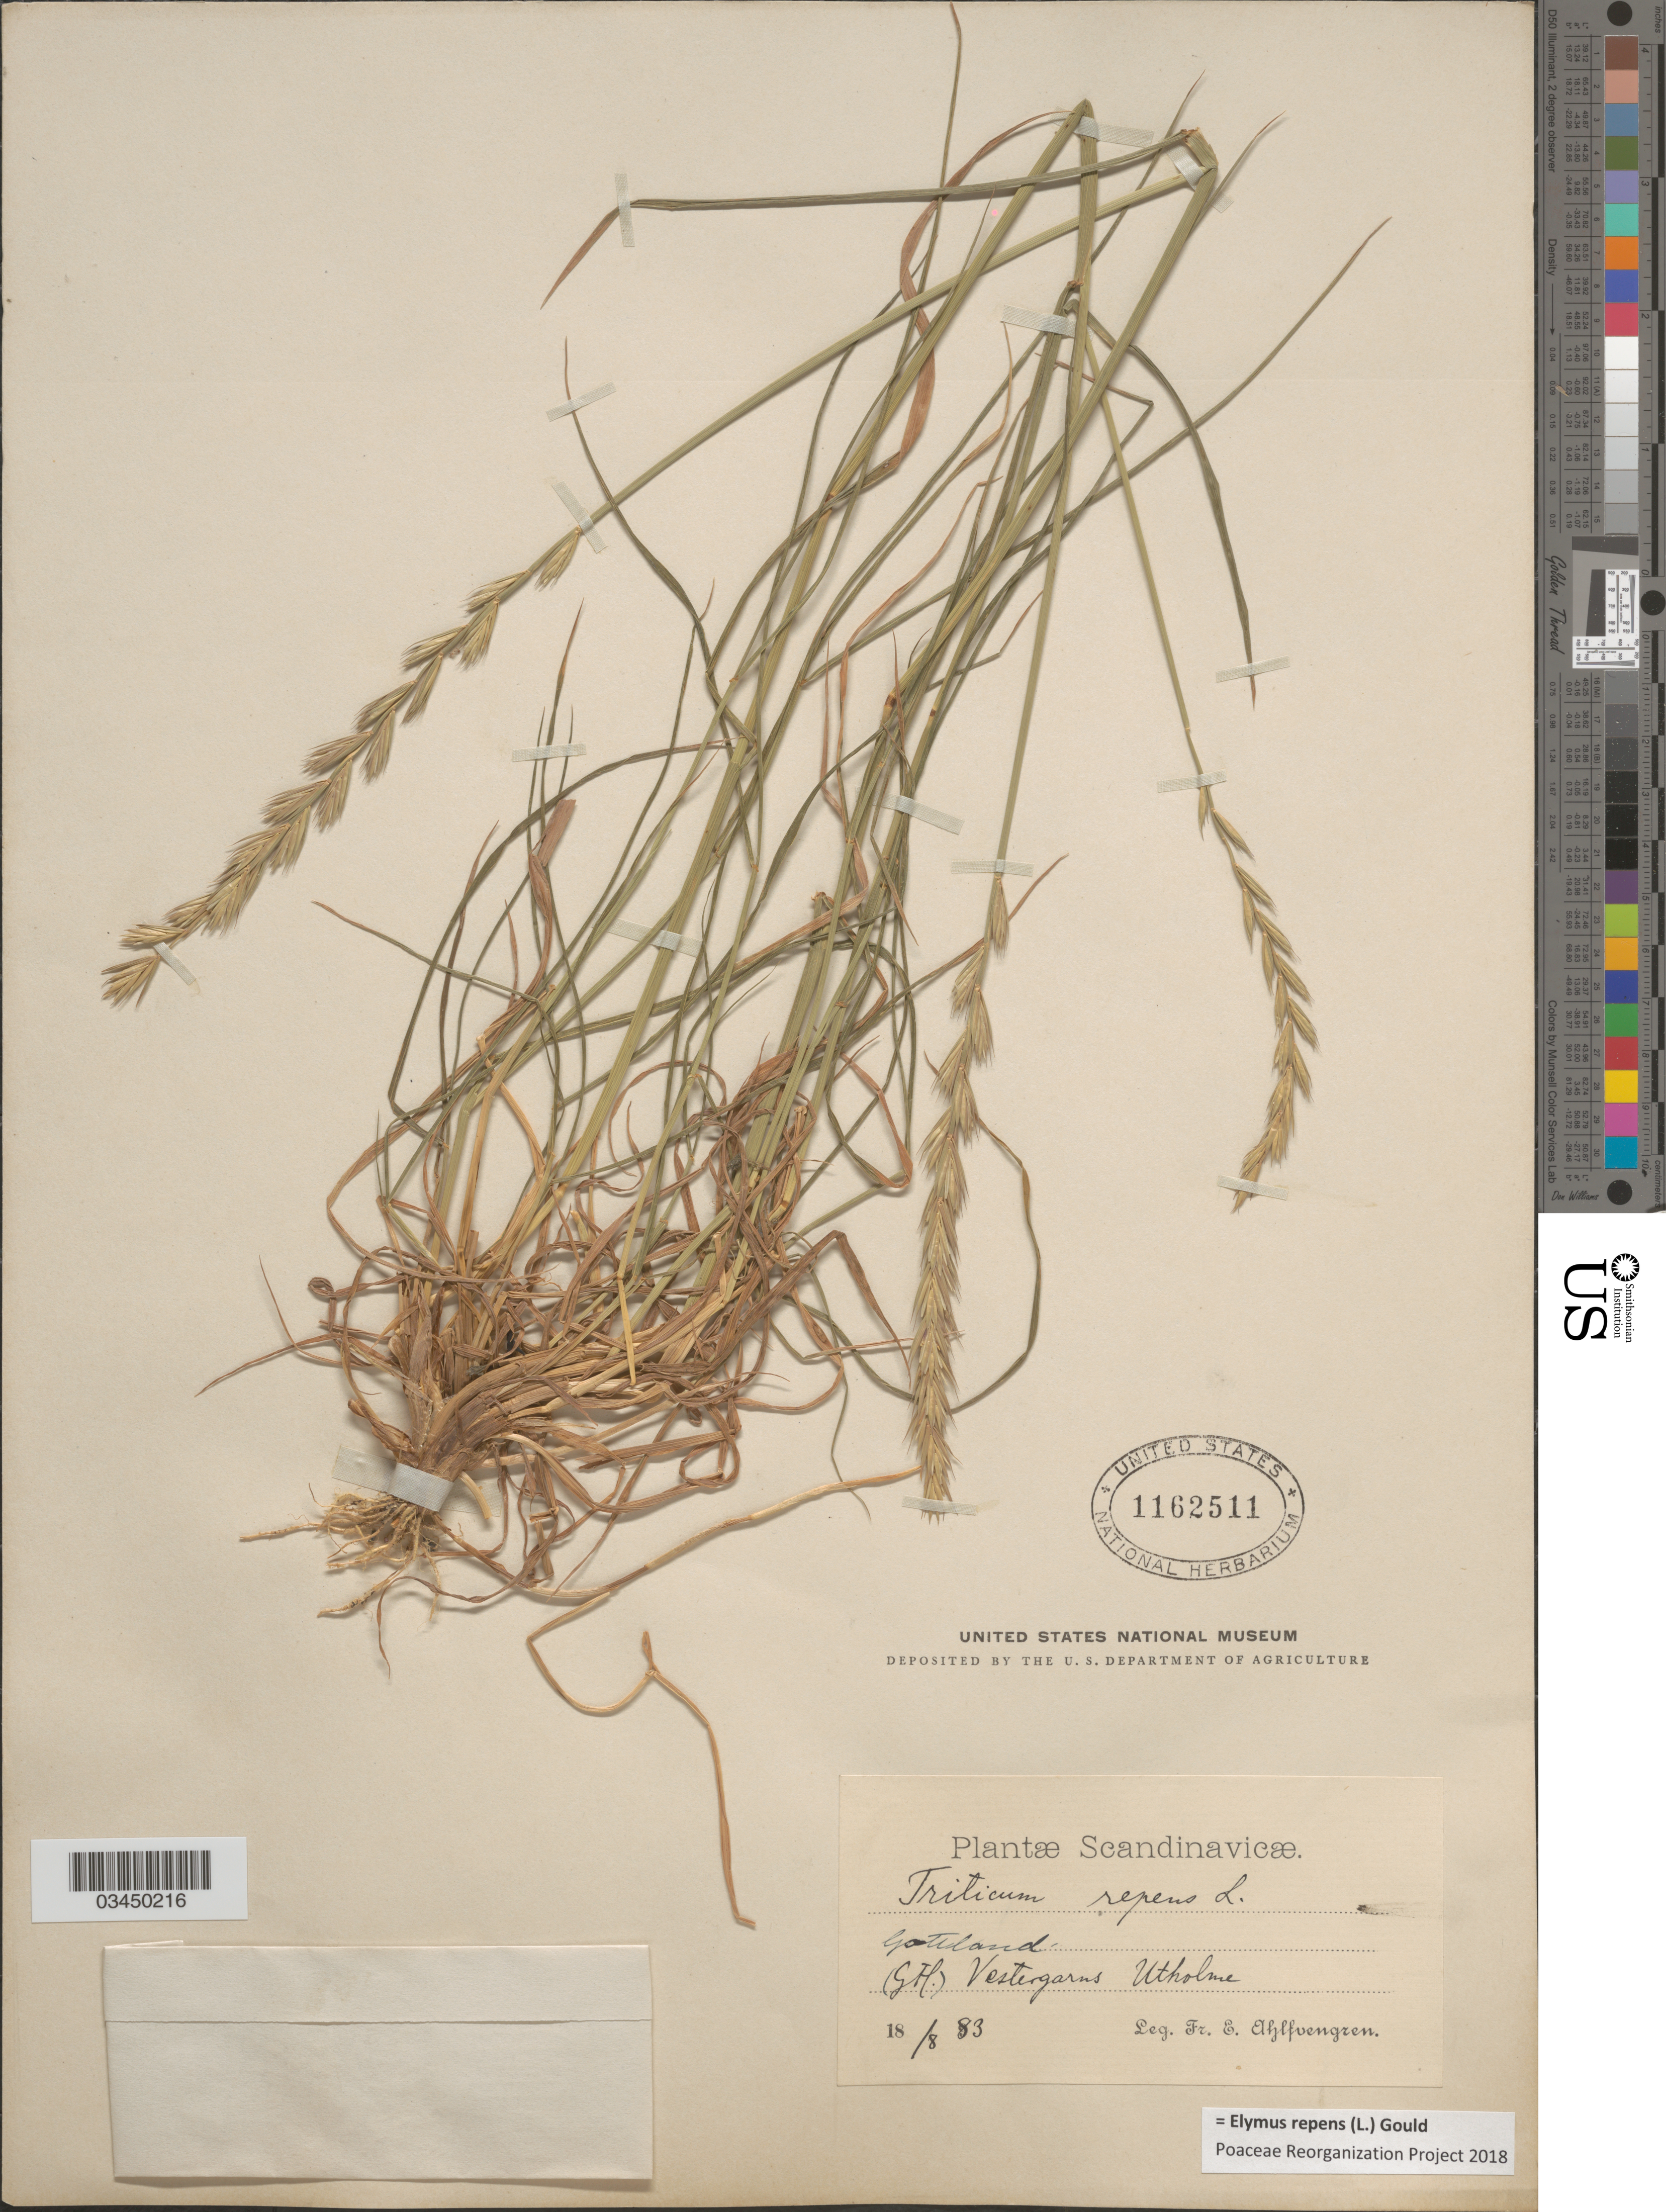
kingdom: Plantae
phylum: Tracheophyta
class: Liliopsida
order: Poales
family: Poaceae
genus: Elymus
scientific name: Elymus repens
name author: (L.) Gould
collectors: E. Ahlfvengren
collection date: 1883-08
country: Sweden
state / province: Gotland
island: Gotland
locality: Scandinavicæ. Gottland. (Gtl.) Vestergarns Utholme.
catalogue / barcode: US 1162511